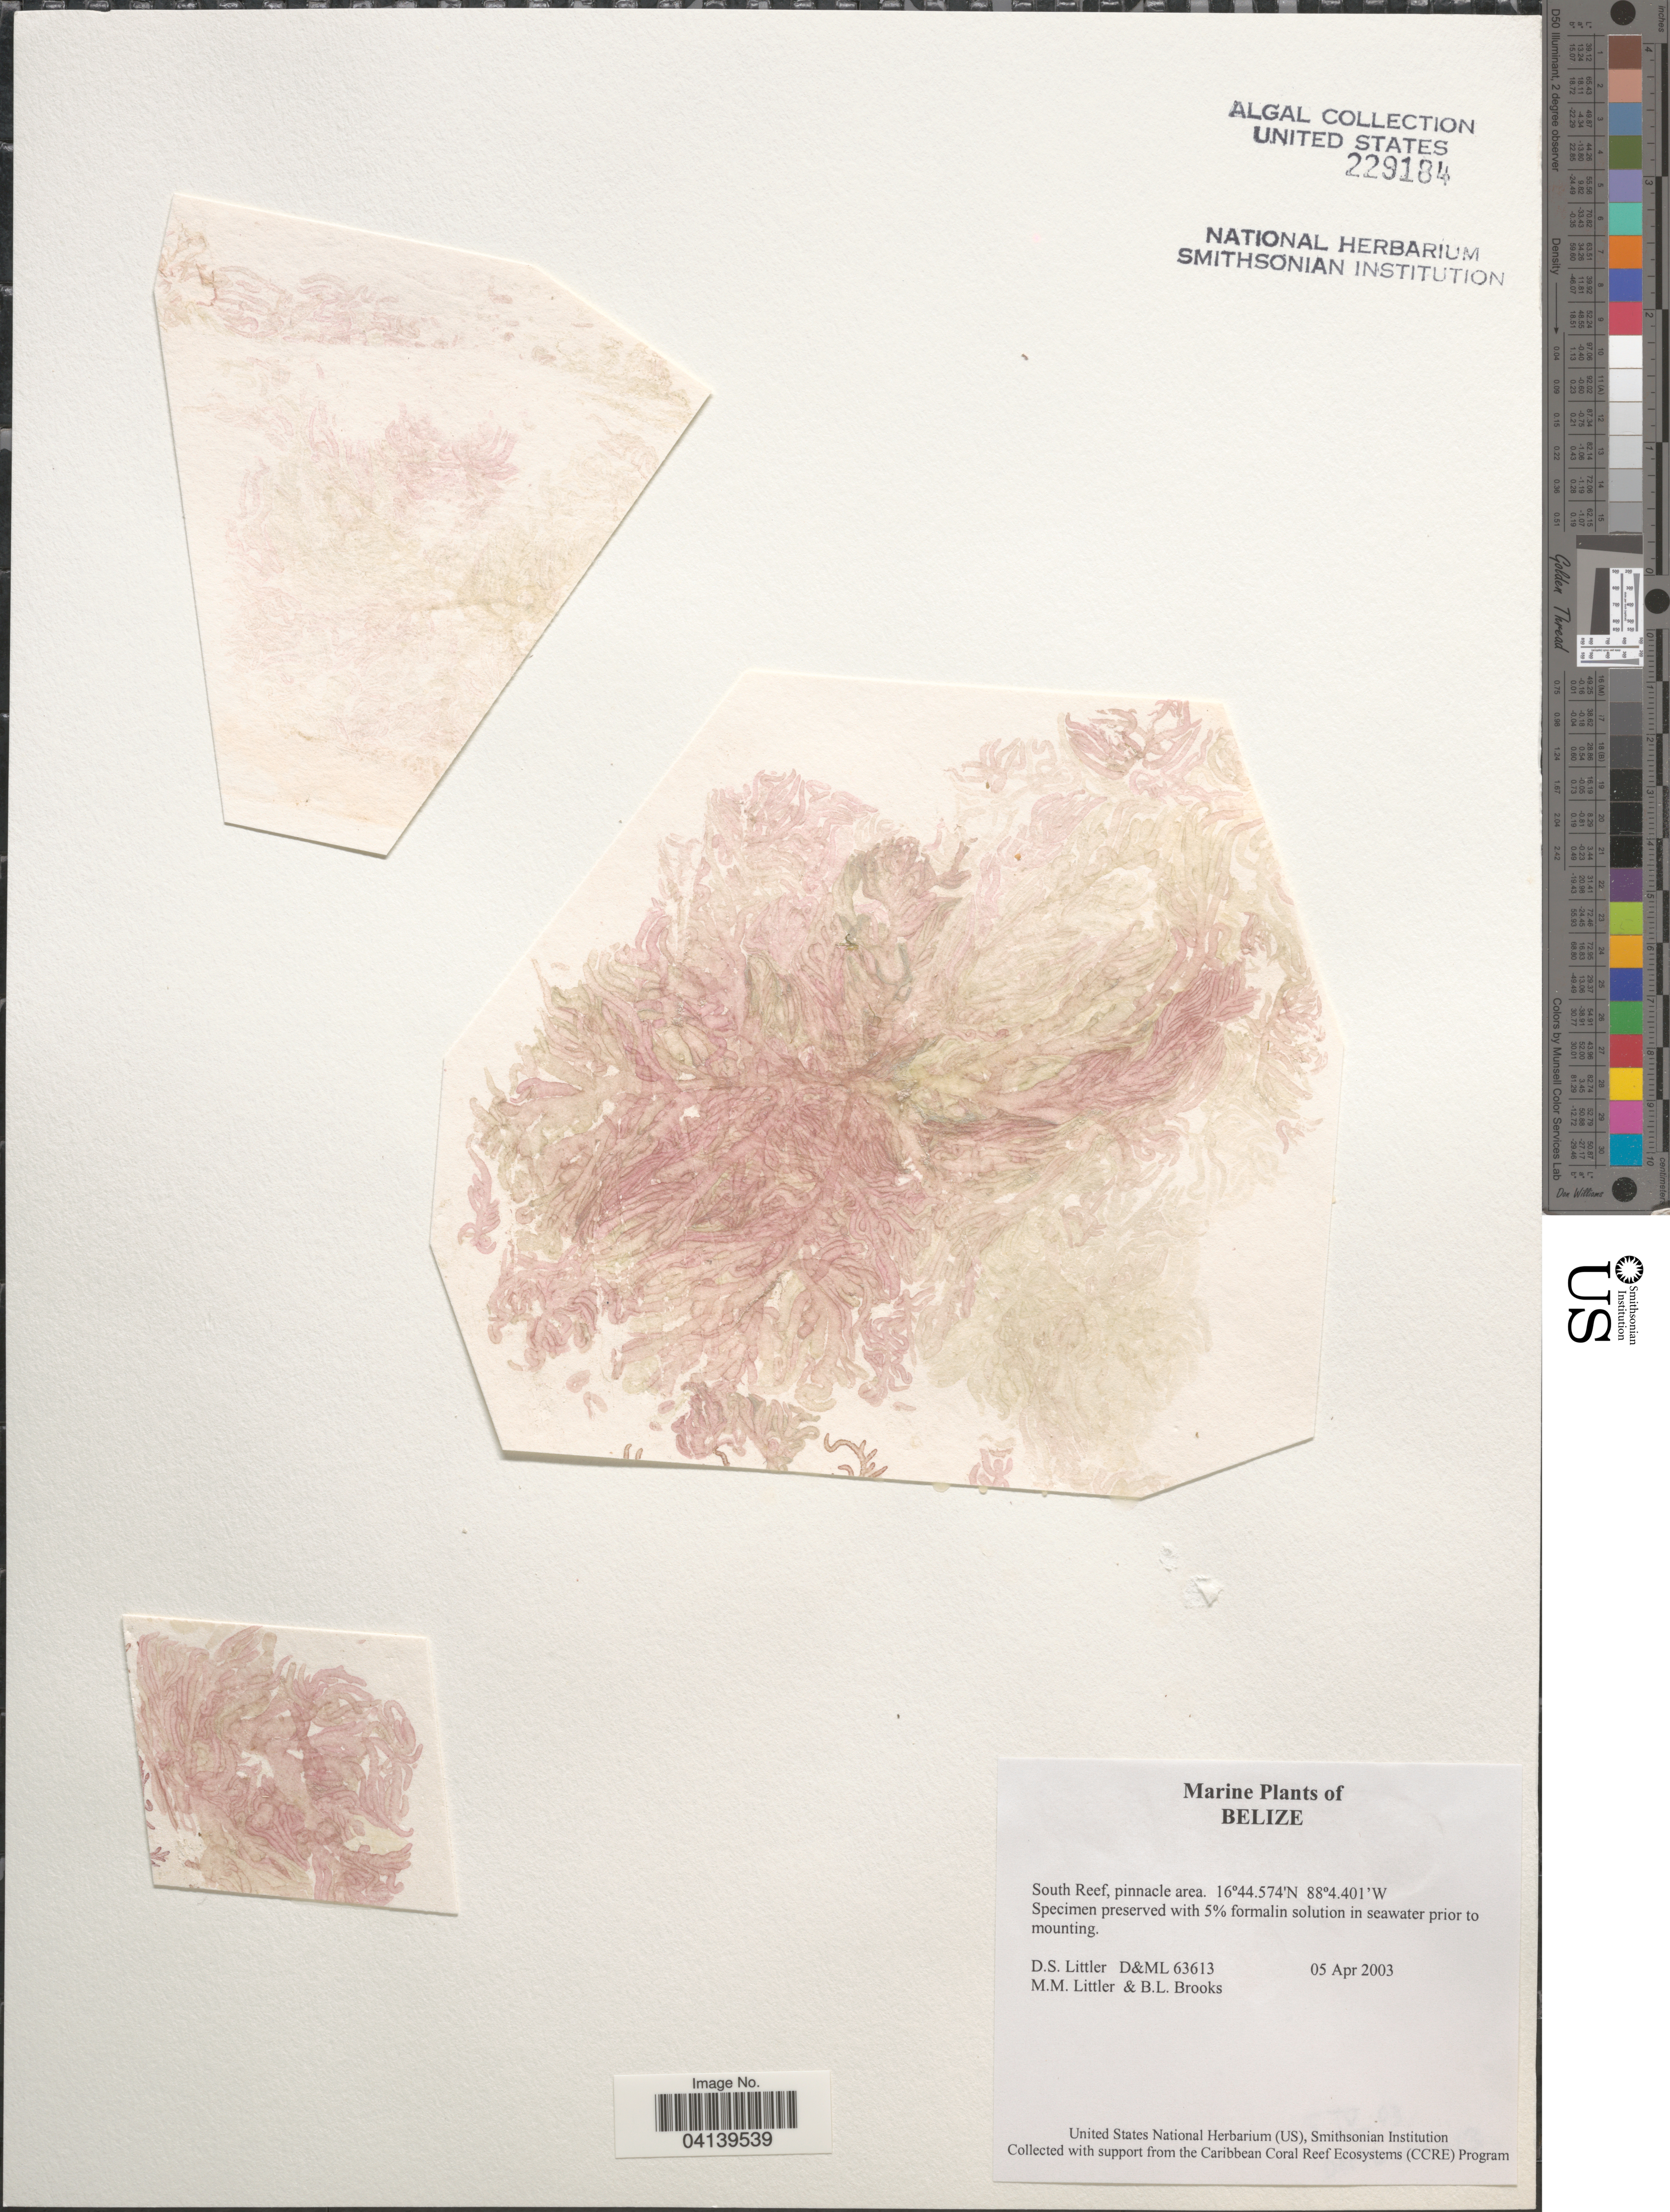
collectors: D. S. Littler & B. Brooks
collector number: D&ML63613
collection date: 2003-04-05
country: Belize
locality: South Reef, pinnacle area.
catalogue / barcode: US 229184